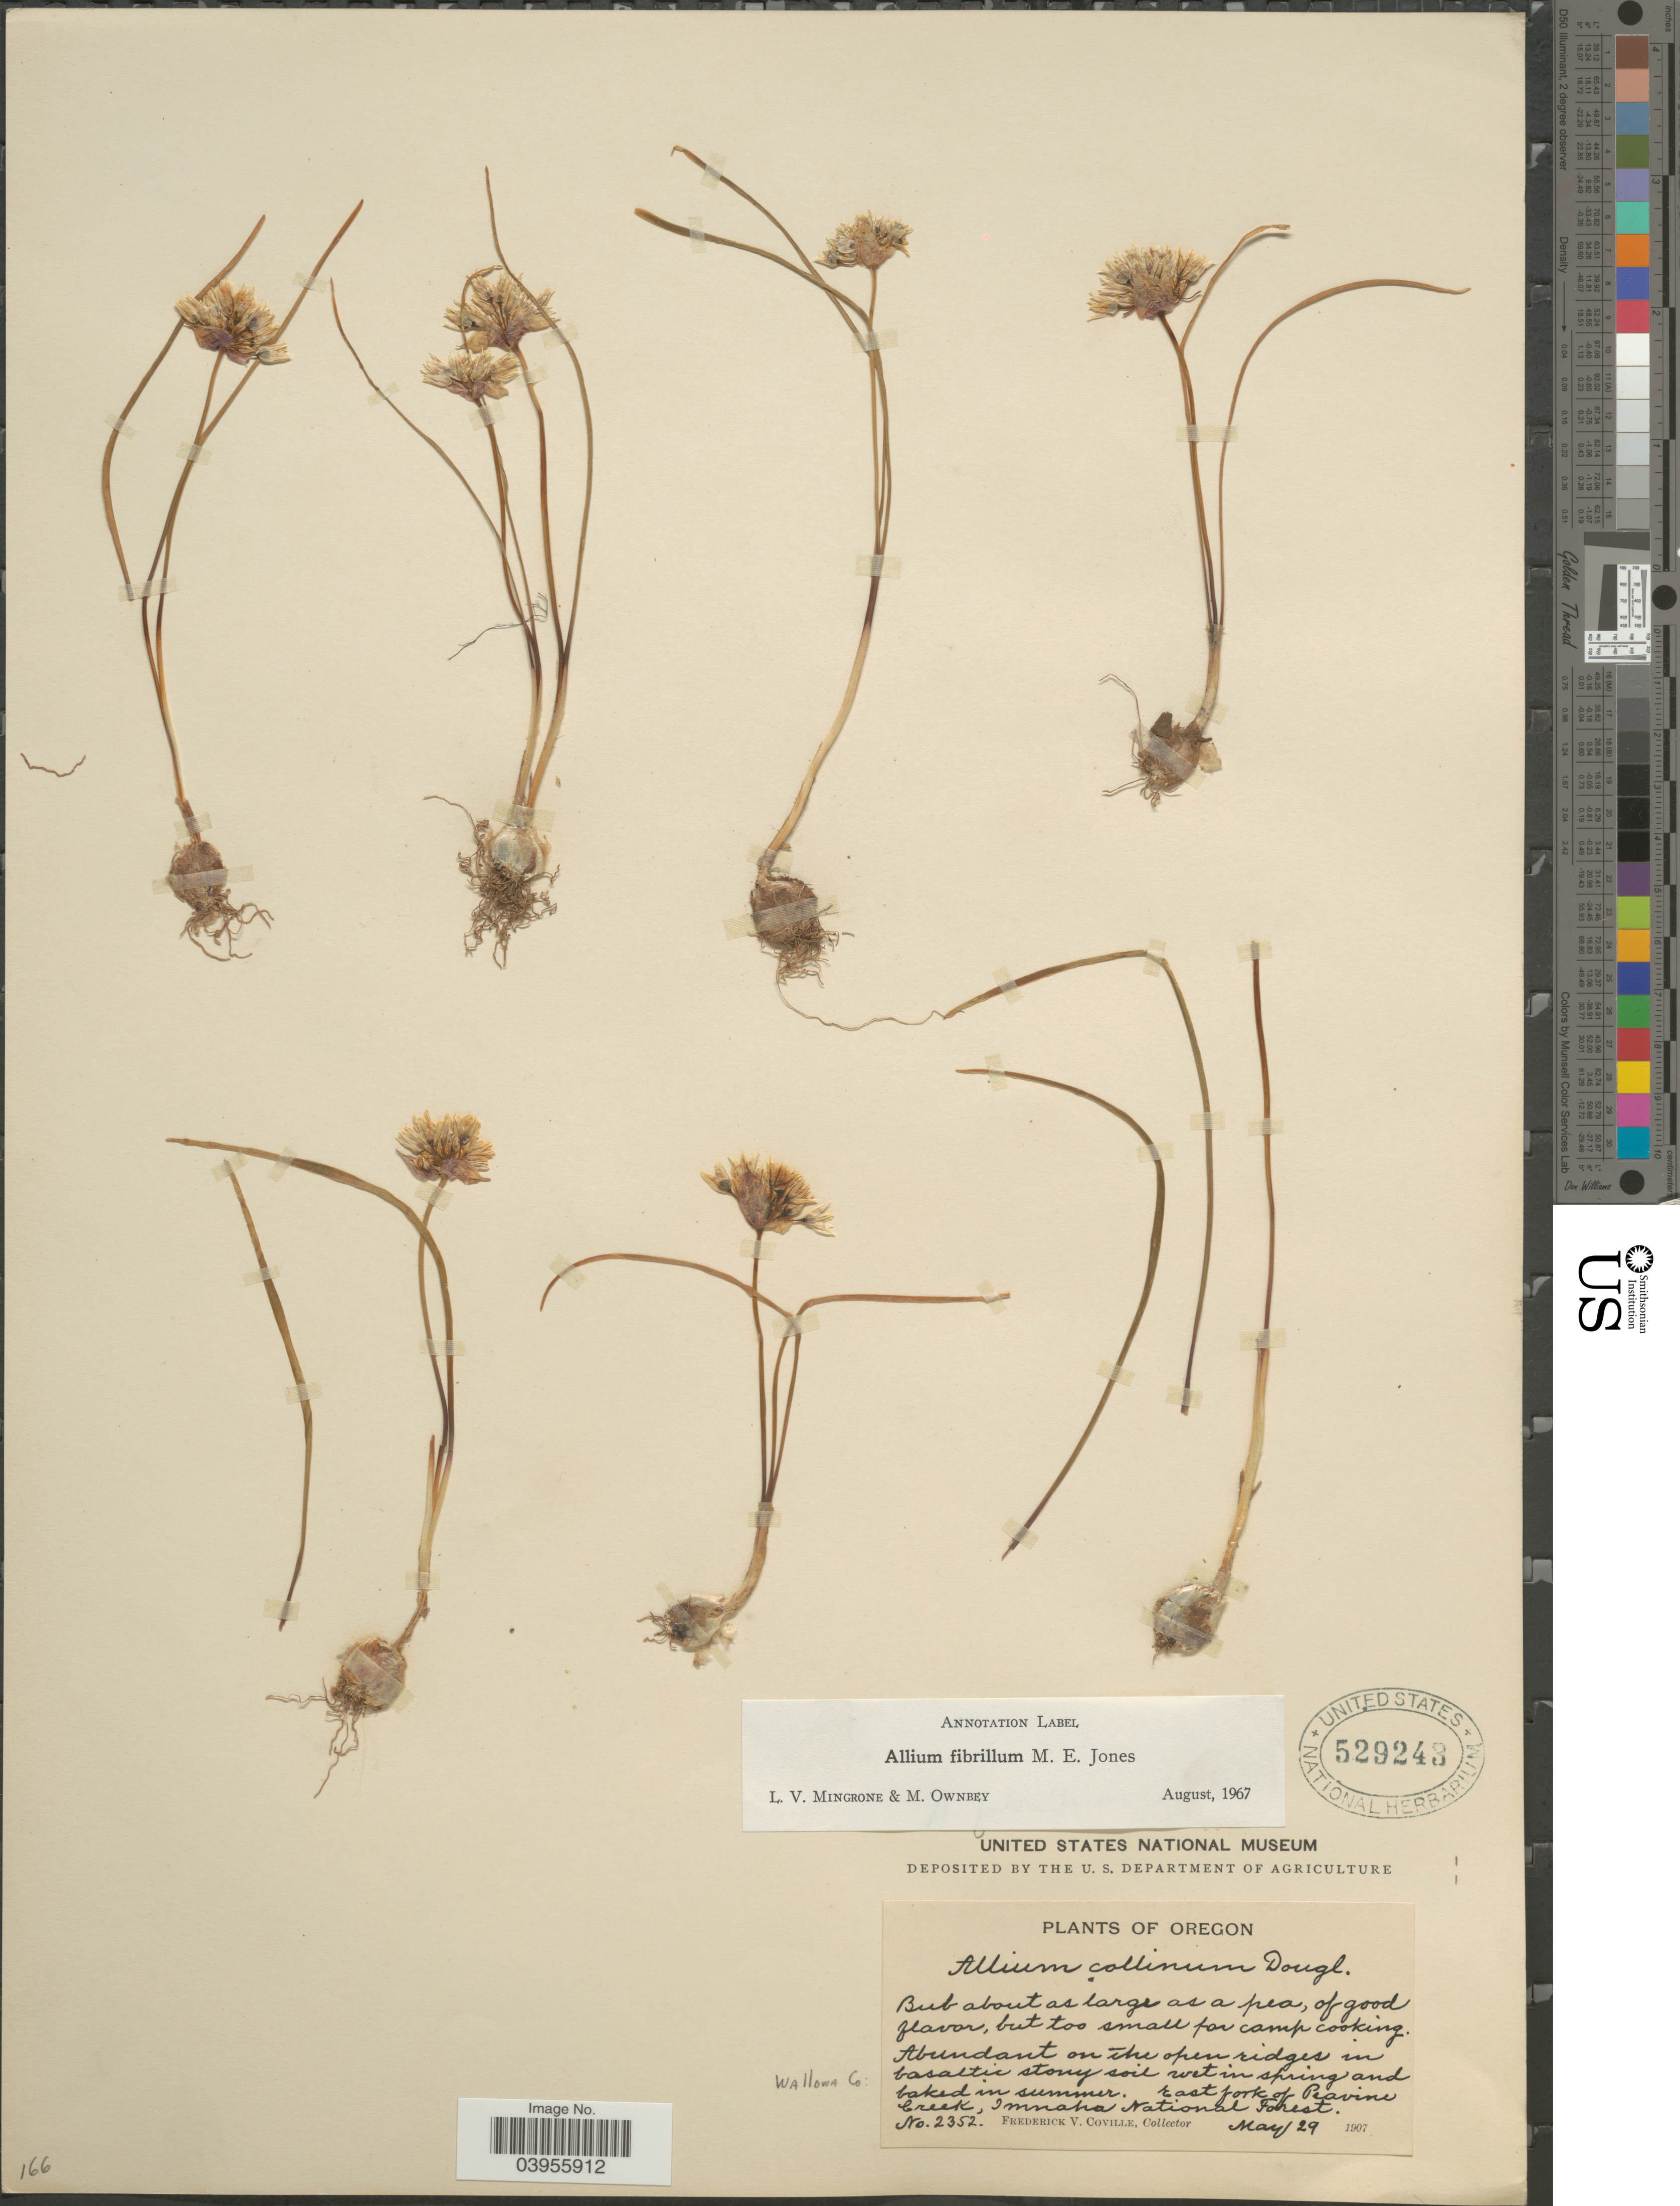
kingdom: Plantae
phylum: Tracheophyta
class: Liliopsida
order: Asparagales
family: Amaryllidaceae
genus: Allium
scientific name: Allium fibrillum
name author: M.E. Jones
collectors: F. V. Coville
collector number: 2352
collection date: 1907-05-29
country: United States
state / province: Oregon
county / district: Wallowa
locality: East fork of Peavine Creek, Imnaha National Forest. Wallowa Co.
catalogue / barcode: US 529243